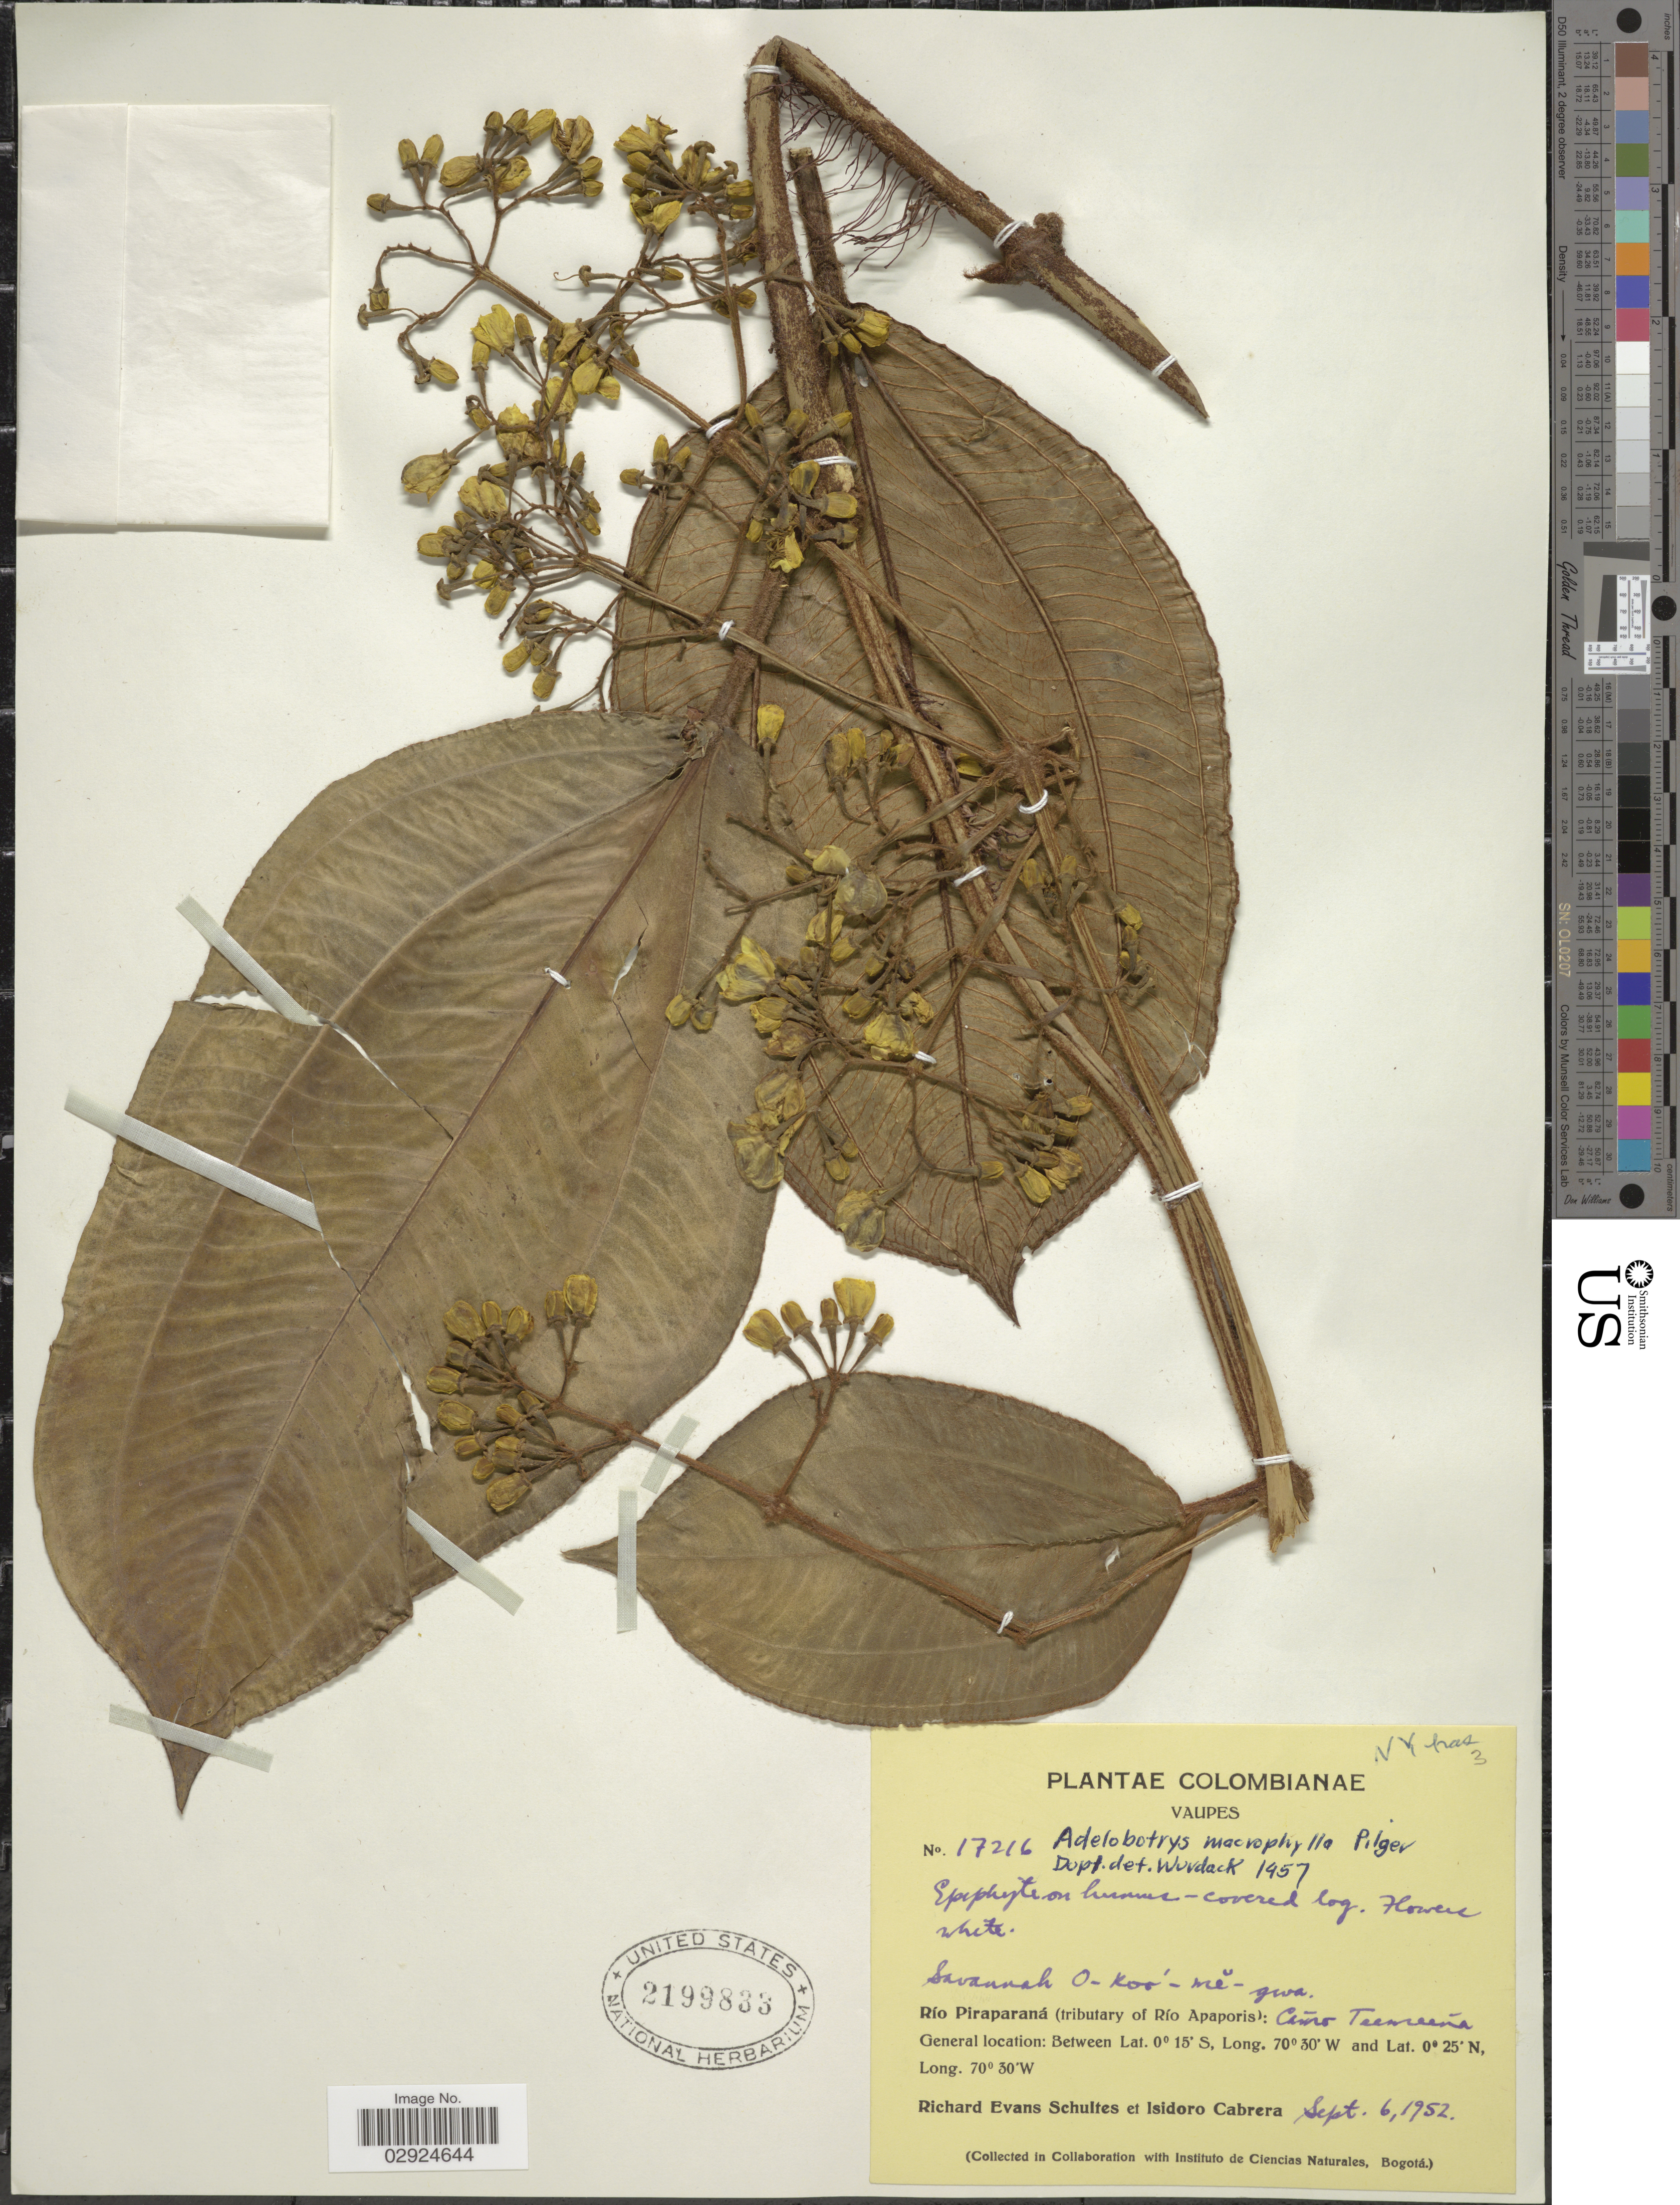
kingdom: Plantae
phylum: Tracheophyta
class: Magnoliopsida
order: Myrtales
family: Melastomataceae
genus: Adelobotrys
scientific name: Adelobotrys macrophyllus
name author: Pilg.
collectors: R. E. Schultes & I. Cabrera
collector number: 17216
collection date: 1952-09-06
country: Colombia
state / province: Vaupés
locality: Savannah O-Koó-mê-gwa. [unsure placement] Río Piraparaná (tributary of Río Apaporis): Caño Teemeeña.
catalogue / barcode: US 2199833